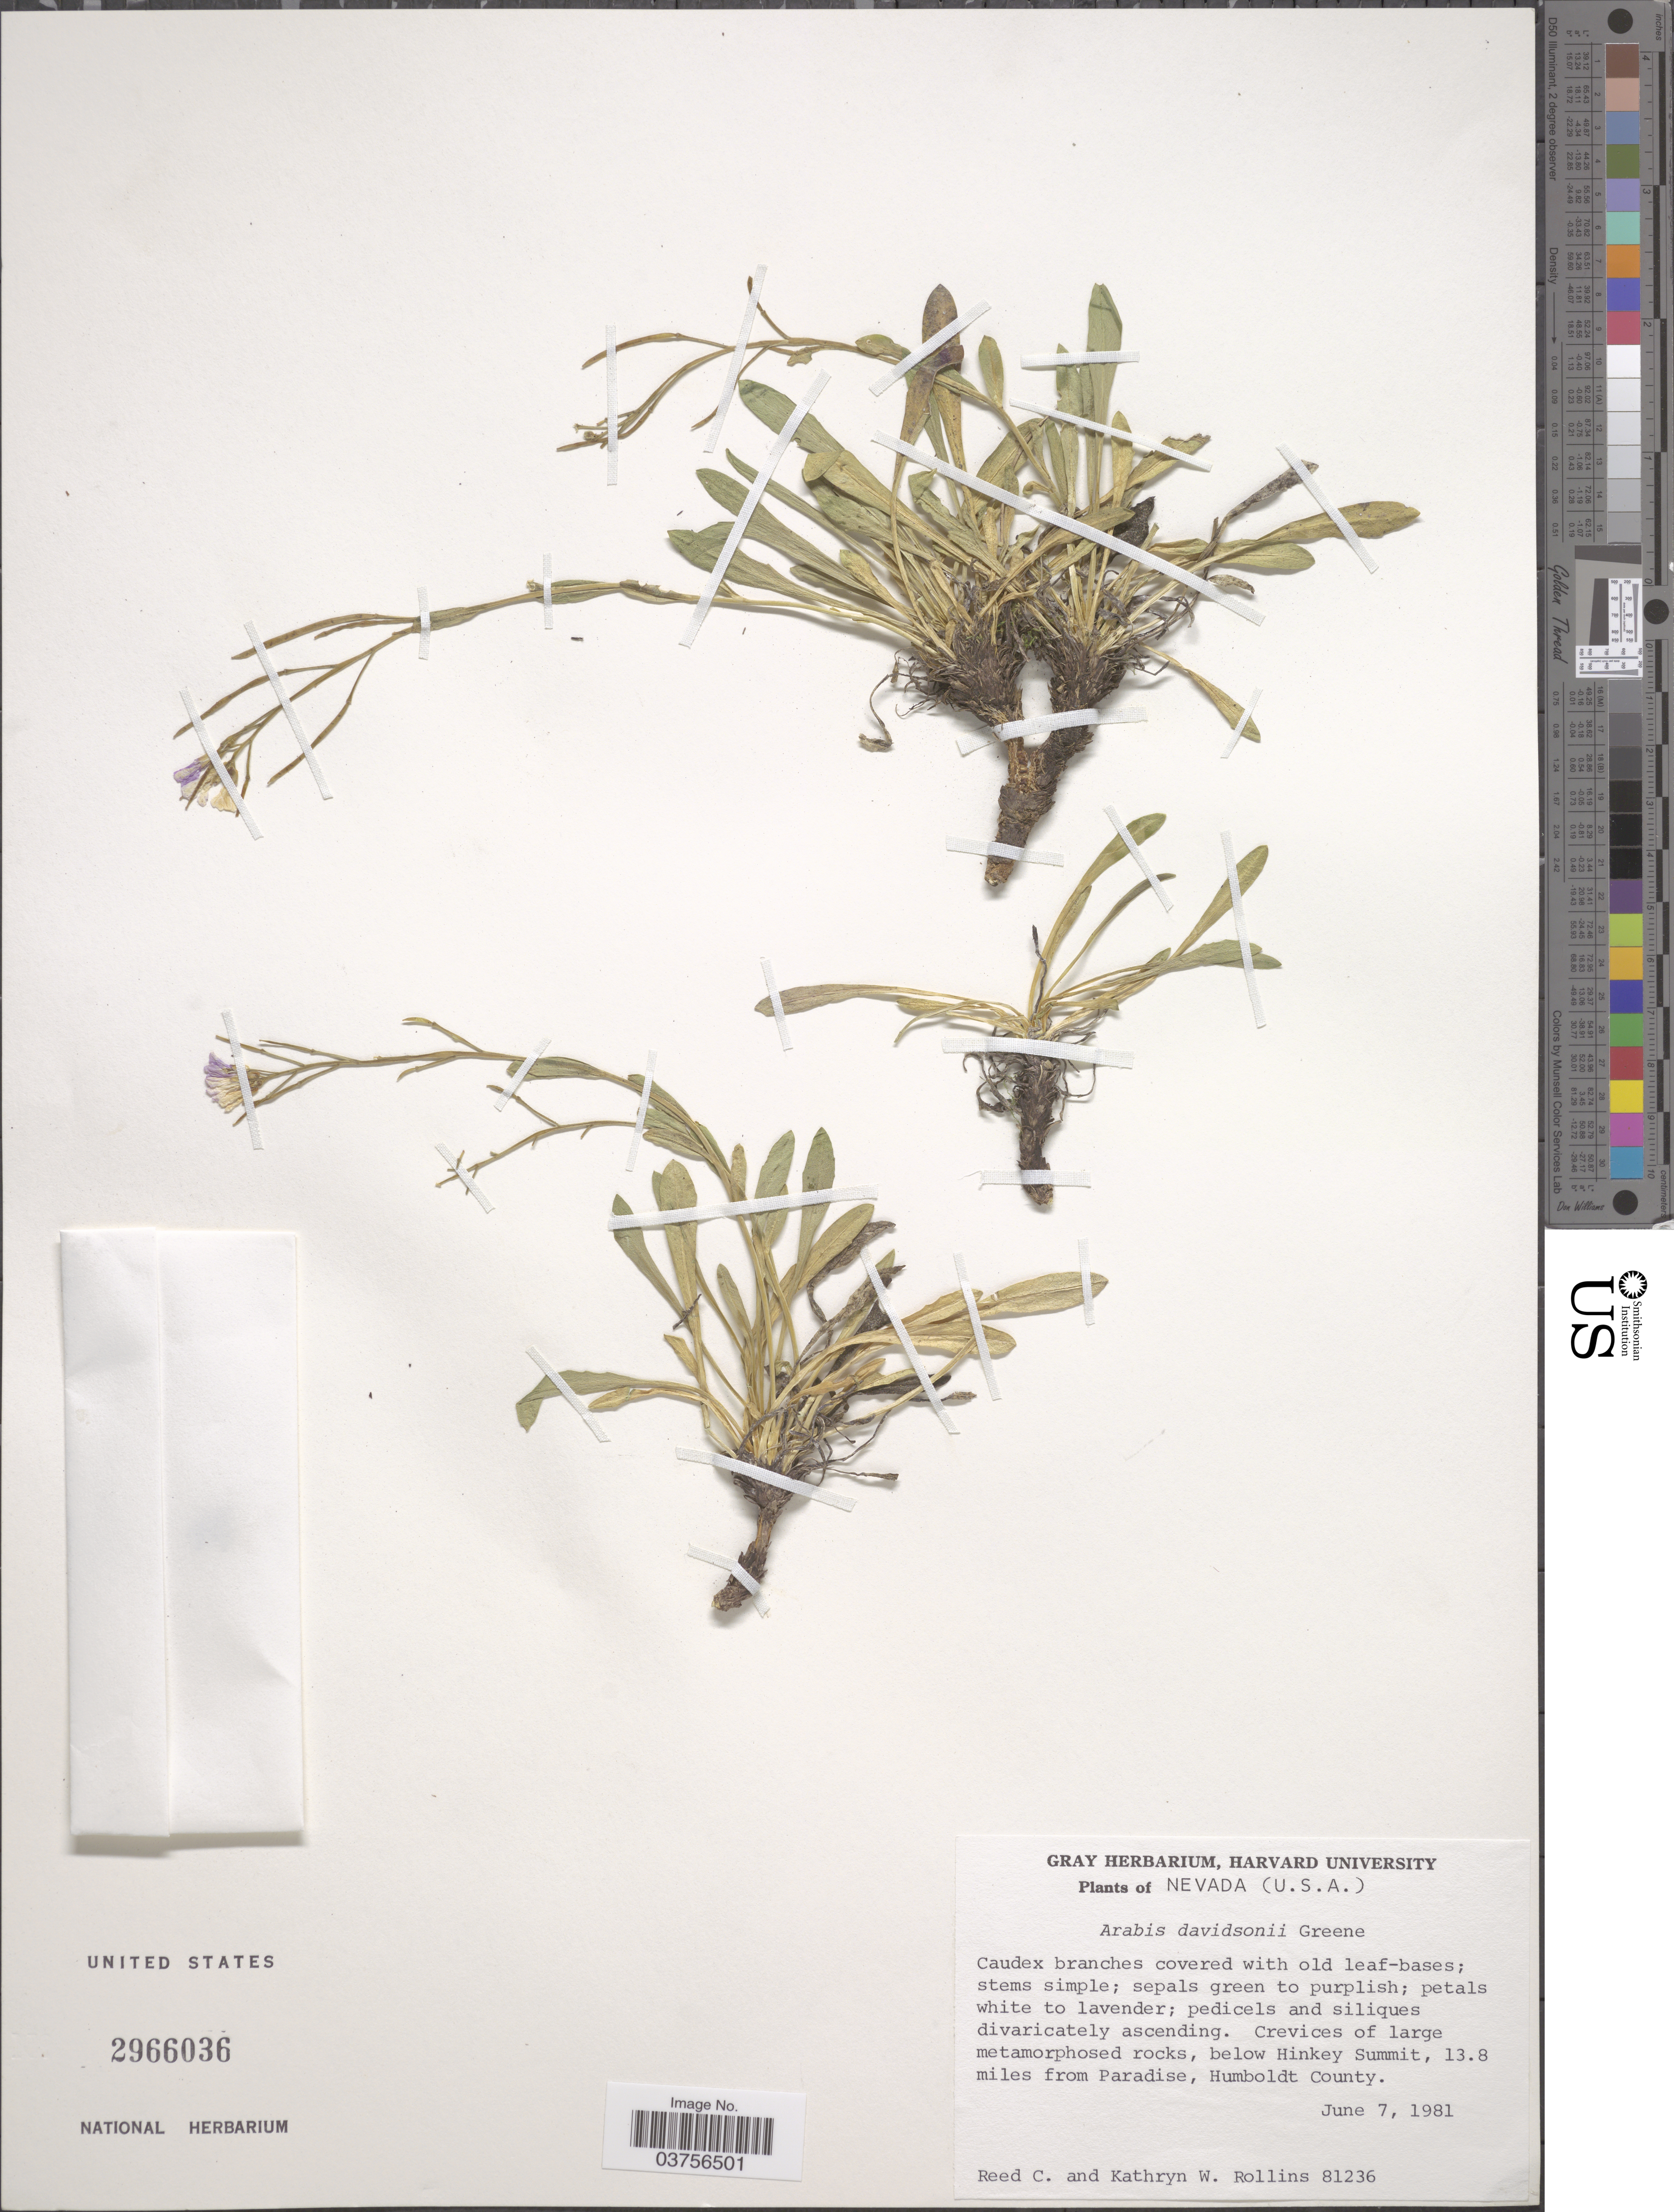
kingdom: Plantae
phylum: Tracheophyta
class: Magnoliopsida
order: Brassicales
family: Brassicaceae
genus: Arabis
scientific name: Arabis davidsonii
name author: Greene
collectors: R. C. Rollins & K. W. Rollins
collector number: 81236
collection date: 1981-06-07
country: United States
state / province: Nevada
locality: Below Hinkey Summit, 13.8 miles from Paradise, Humboldt County.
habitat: crevices of metamorphosed rocks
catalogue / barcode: US 2966036